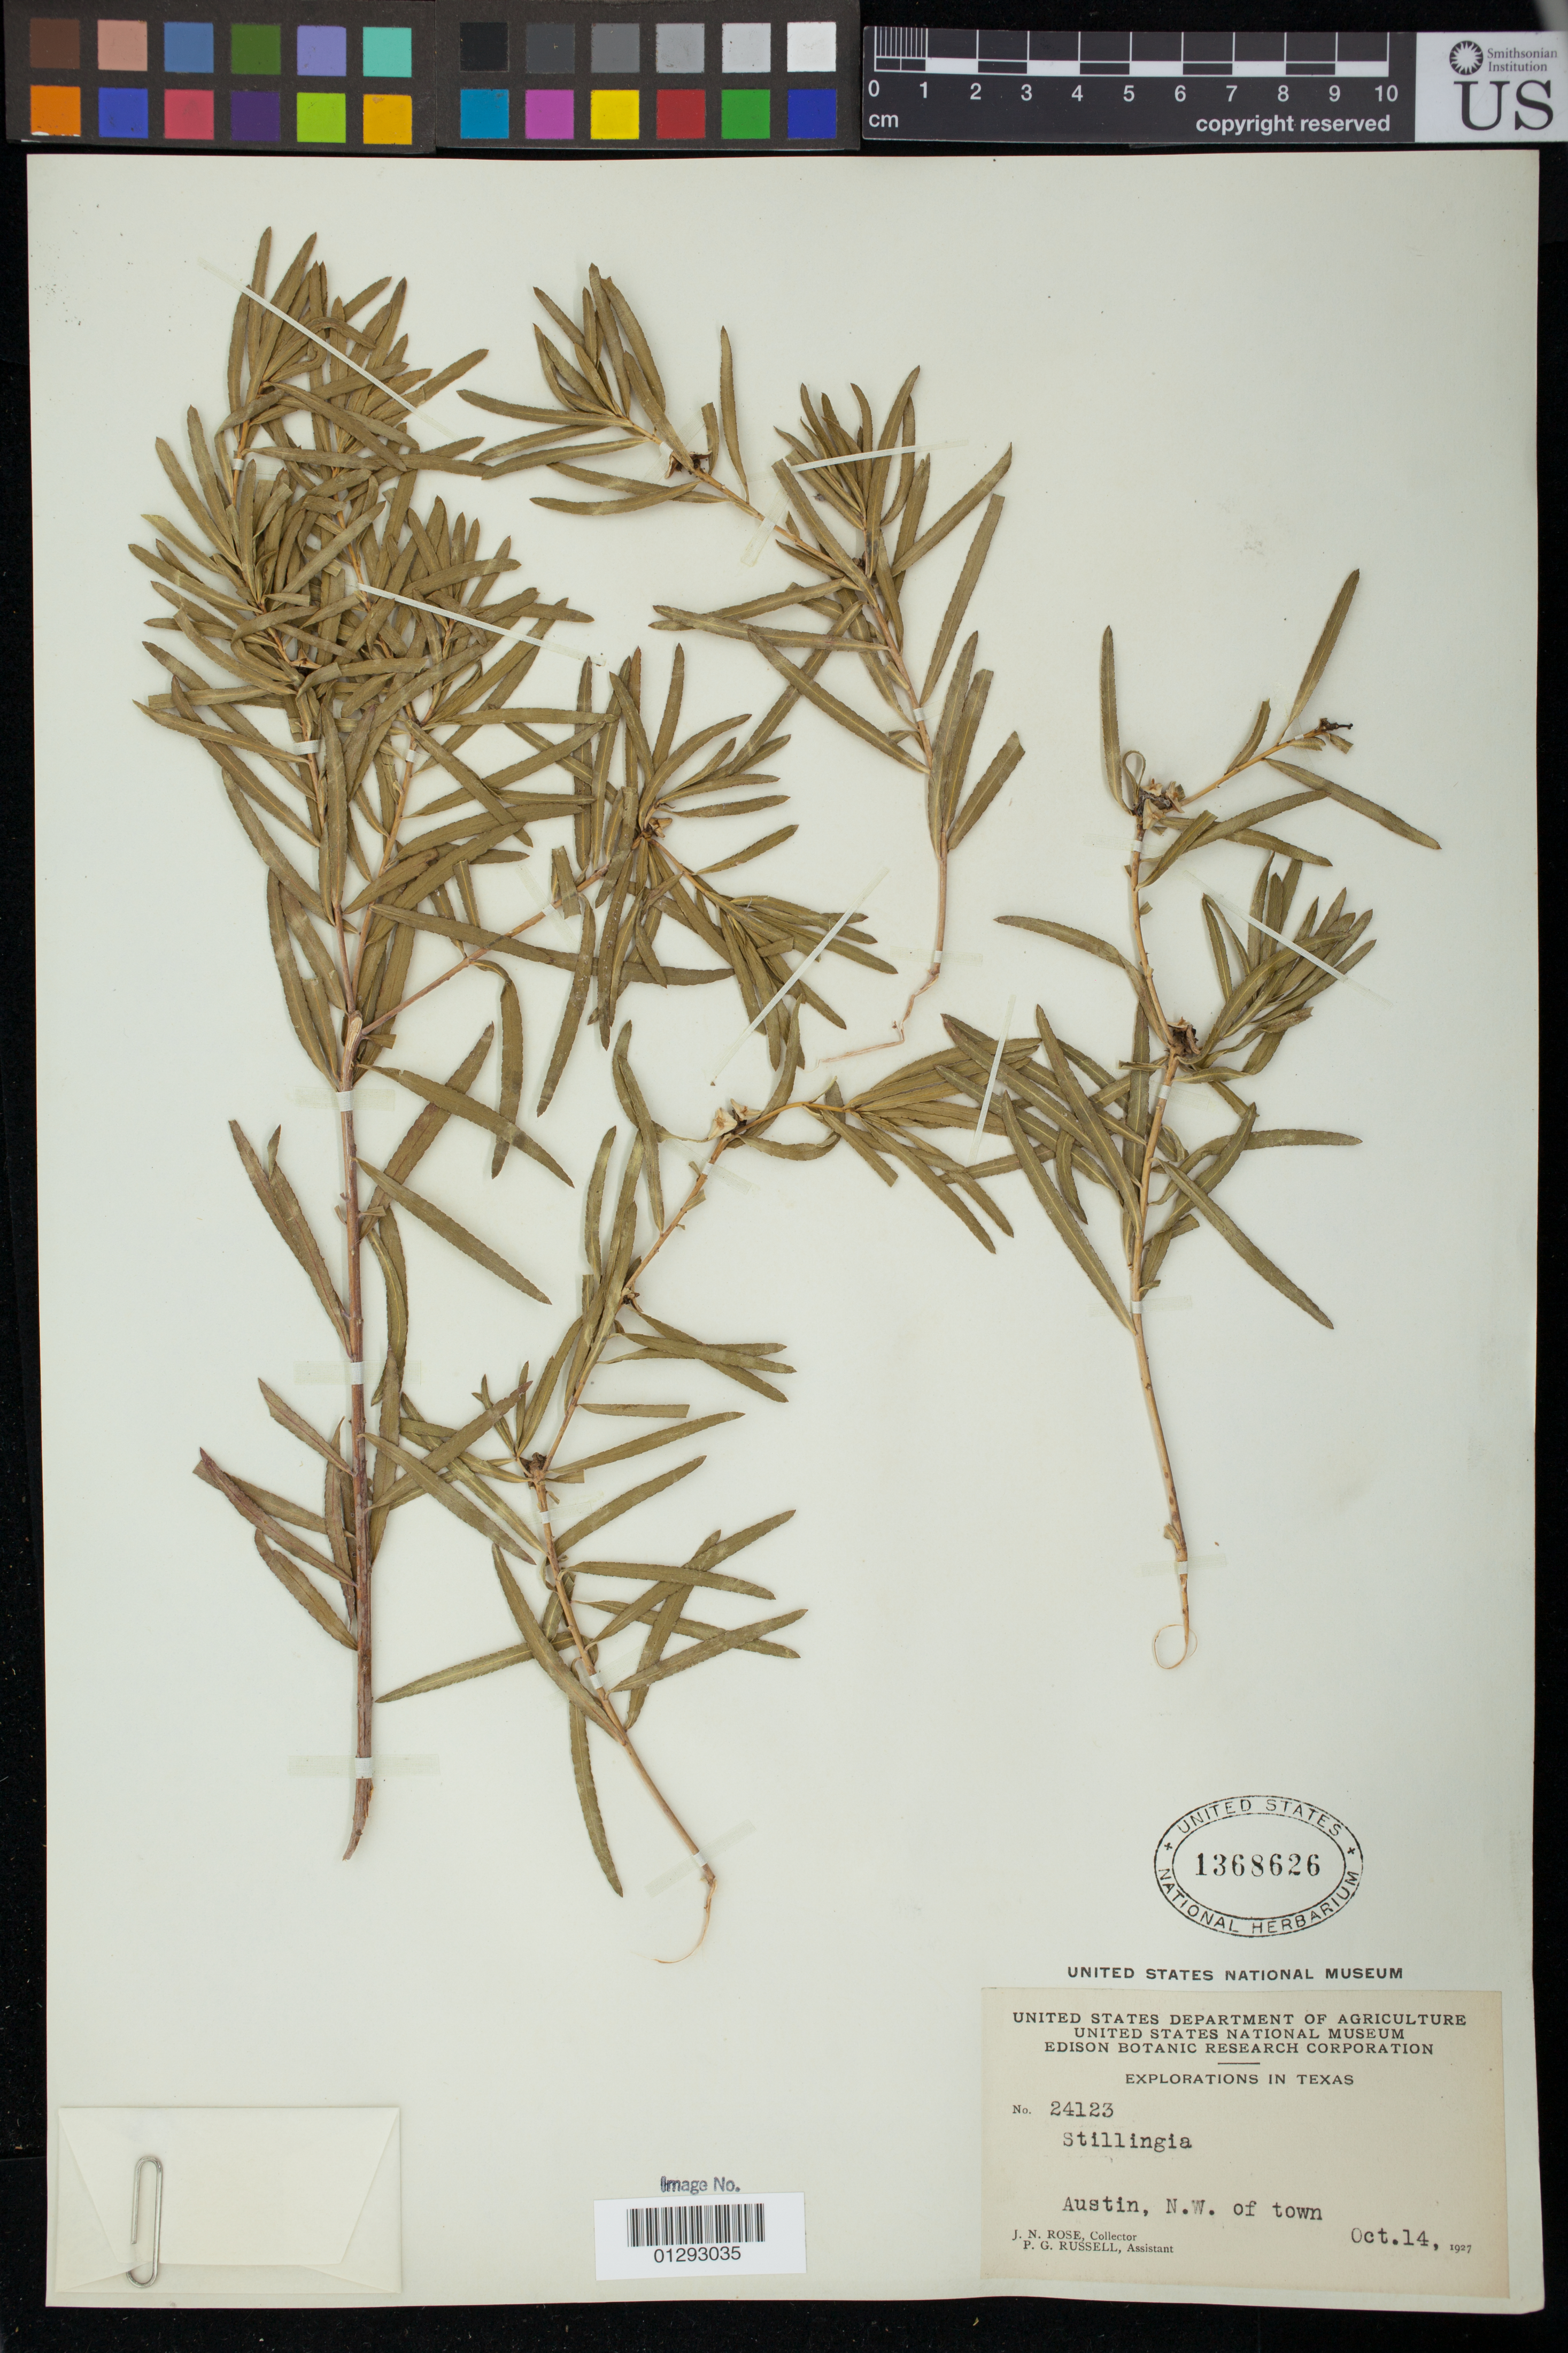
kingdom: Plantae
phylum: Tracheophyta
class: Magnoliopsida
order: Malpighiales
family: Euphorbiaceae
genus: Stillingia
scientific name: Stillingia texana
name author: I.M. Johnst.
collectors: J. N. Rose & P. G. Russell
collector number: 24123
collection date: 1927-10-14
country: United States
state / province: Texas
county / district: Travis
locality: Austin, N.W. of town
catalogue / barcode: US 1368626